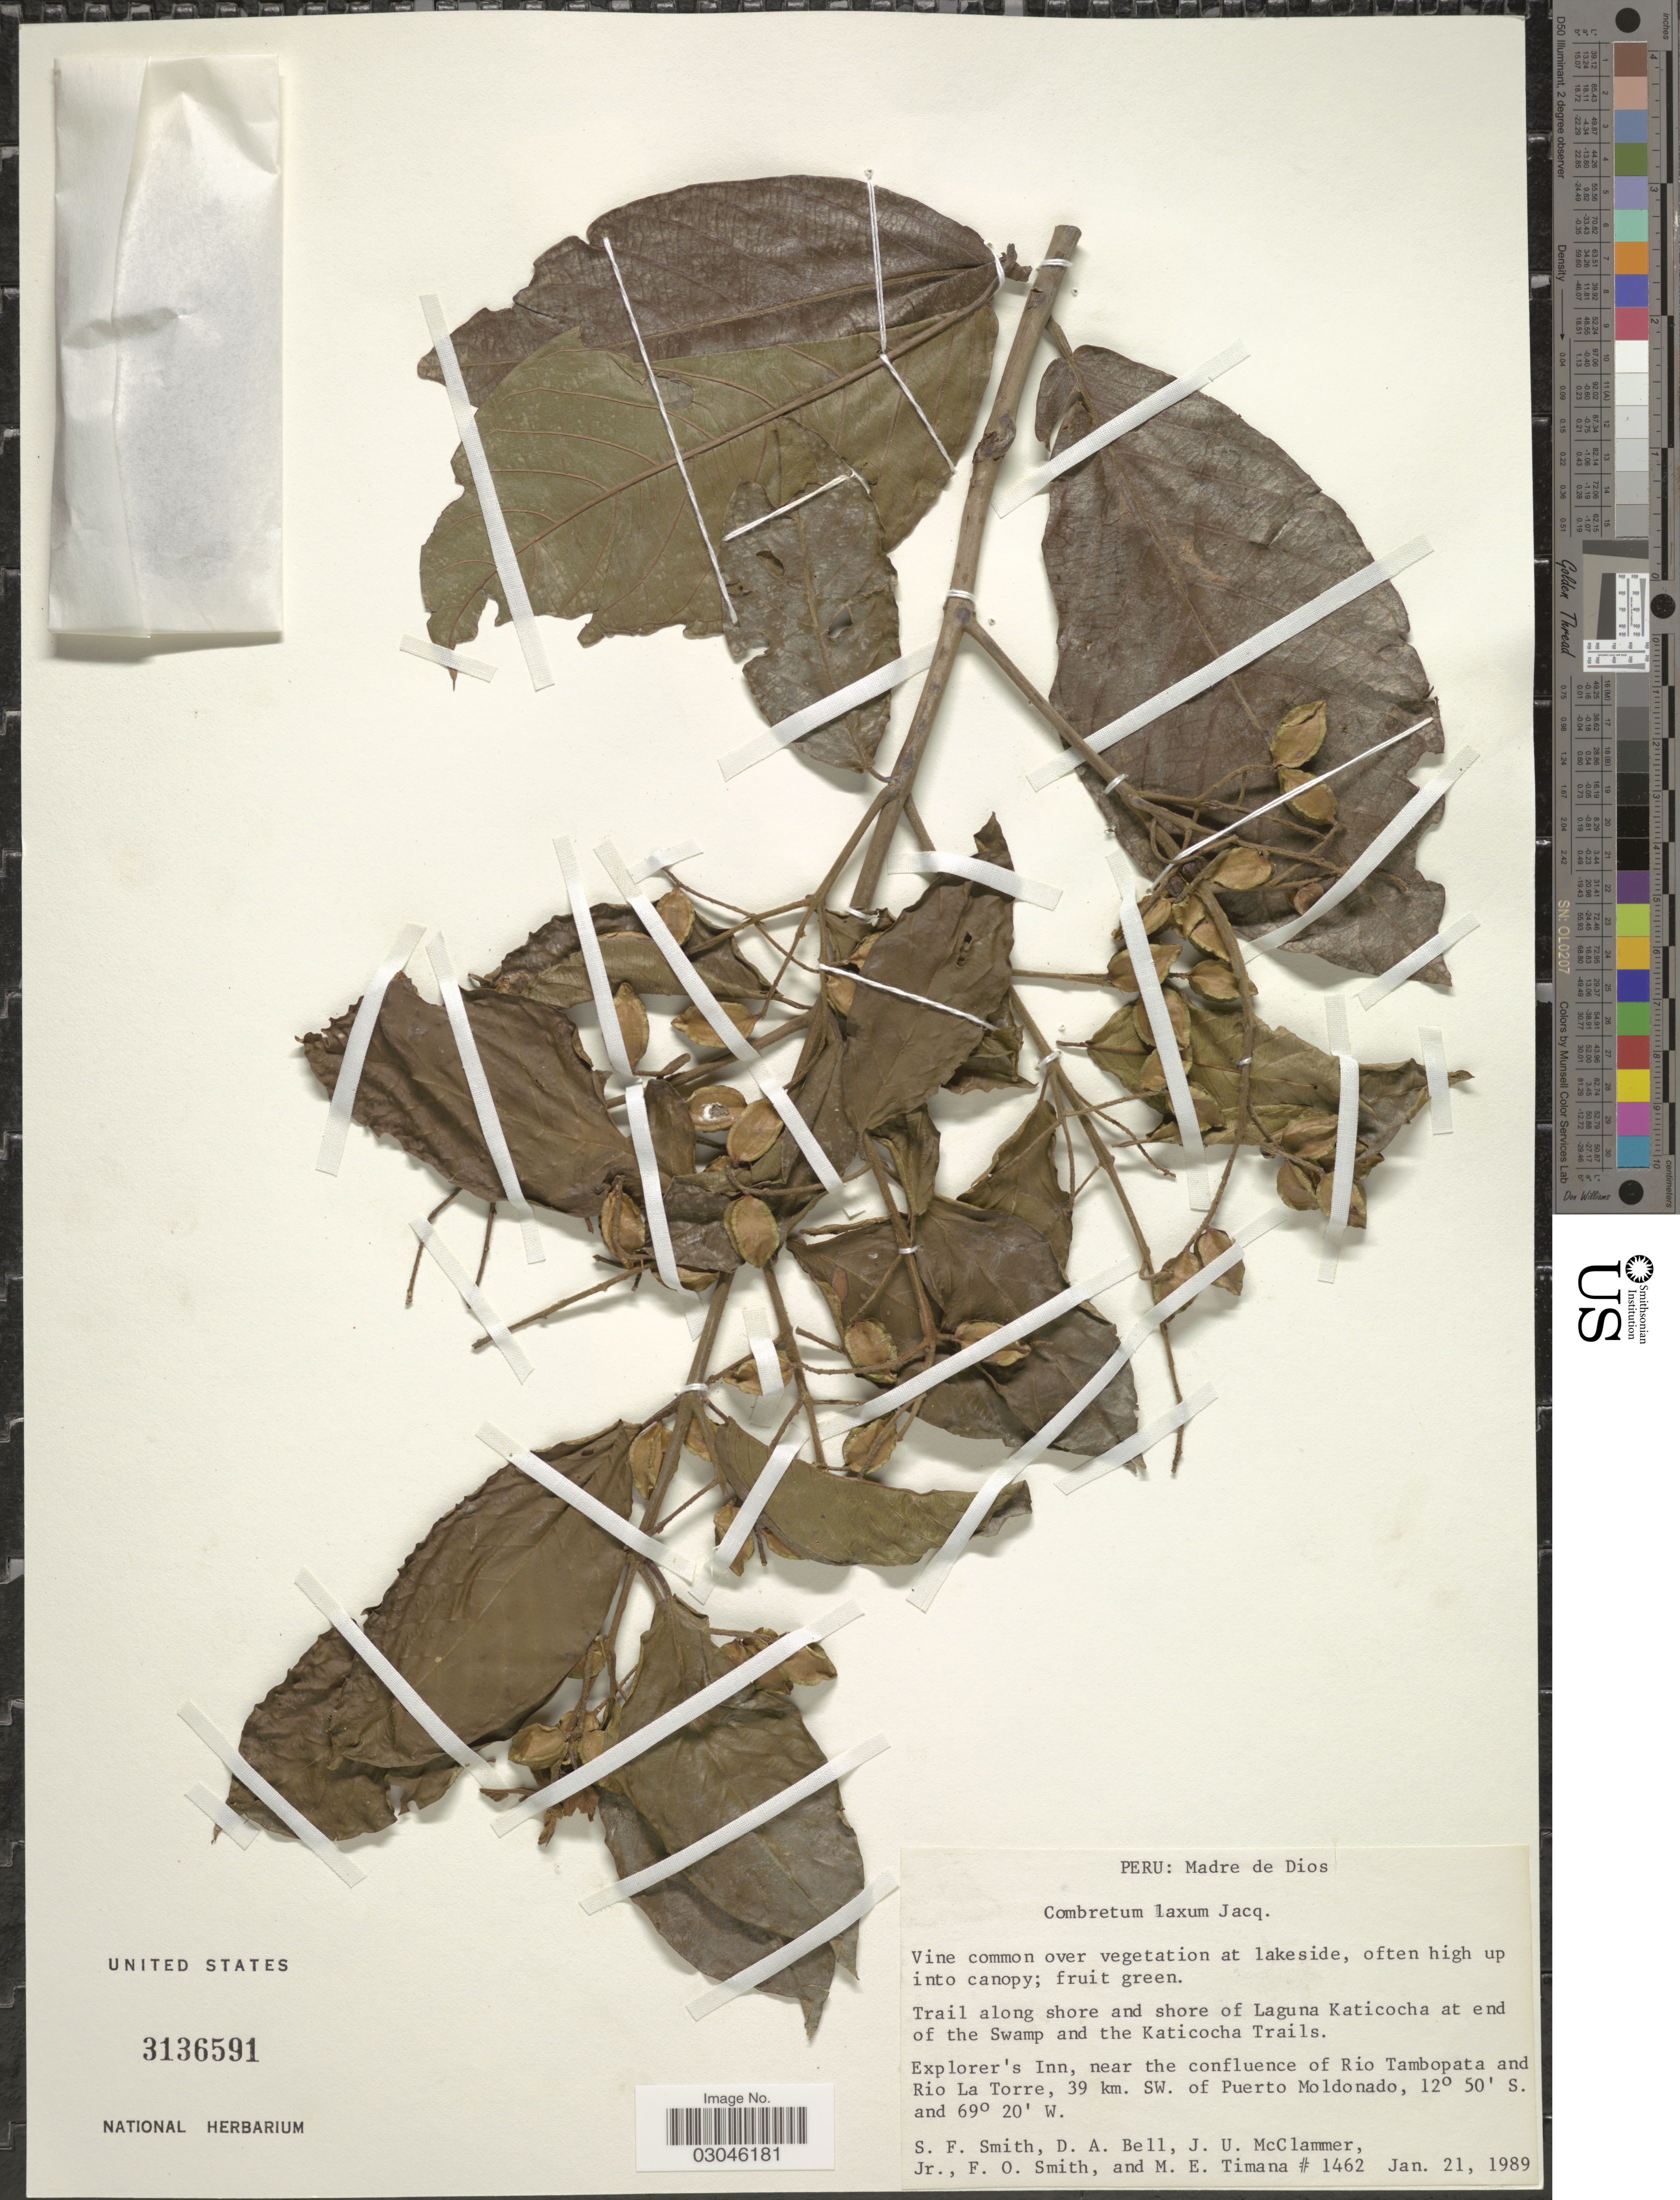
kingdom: Plantae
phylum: Tracheophyta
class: Magnoliopsida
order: Myrtales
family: Combretaceae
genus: Combretum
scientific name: Combretum laxum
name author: Jacq.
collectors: S.F. Smith, D. A. Bell, J. McClammer Jr. & F. Smith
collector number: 1462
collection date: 1989-01-21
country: Peru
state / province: Madre de Dios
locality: Trail along shore and shore of Laguna Katicocha at end of the Swamp and the Katicocha Trails. Explorer's Inn, near the confluence of Rio Tambopata and Rio La Torre, 39 km. SW. of Puerto Moldonado.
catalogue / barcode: US 3136591